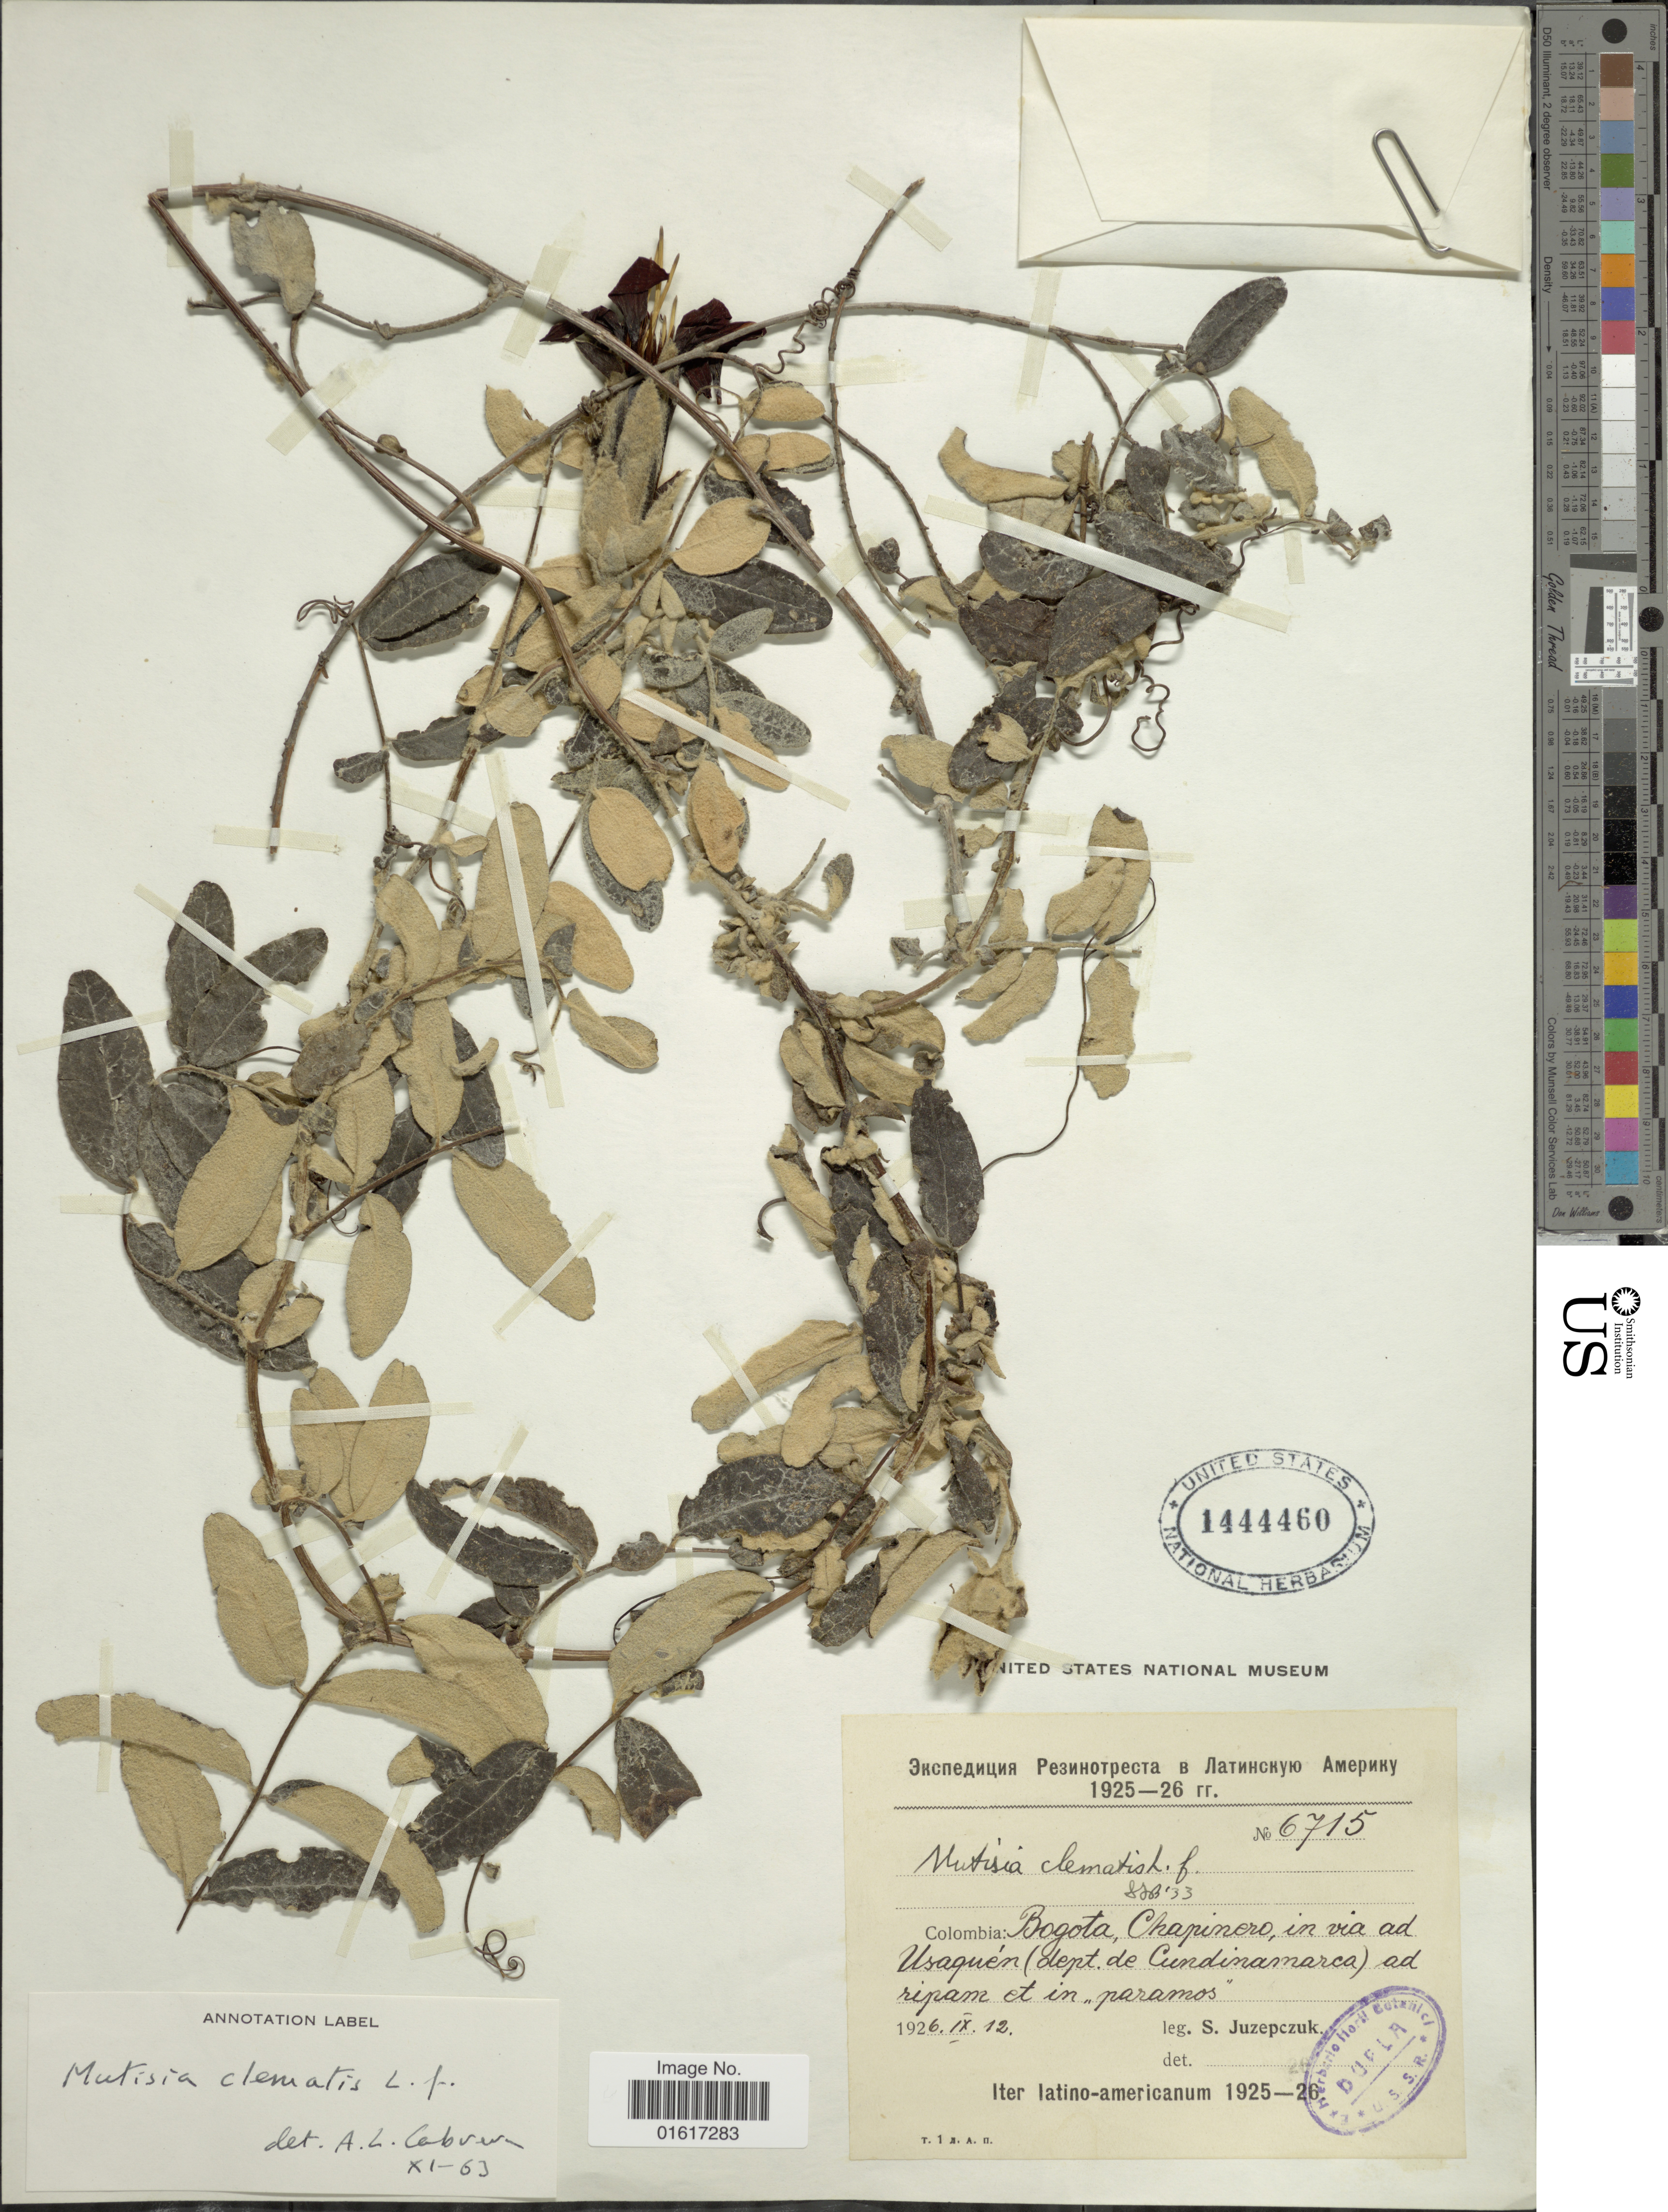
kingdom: Plantae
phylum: Tracheophyta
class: Magnoliopsida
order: Asterales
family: Asteraceae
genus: Mutisia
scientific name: Mutisia clematis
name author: L. f.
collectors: S. V. Juzepczuk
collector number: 6715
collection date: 1926-09-12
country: Colombia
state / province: Cundinamarca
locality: Bogota, Chapinero, in via ad Usaquén ad ripam et in paramos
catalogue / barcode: US 1444460